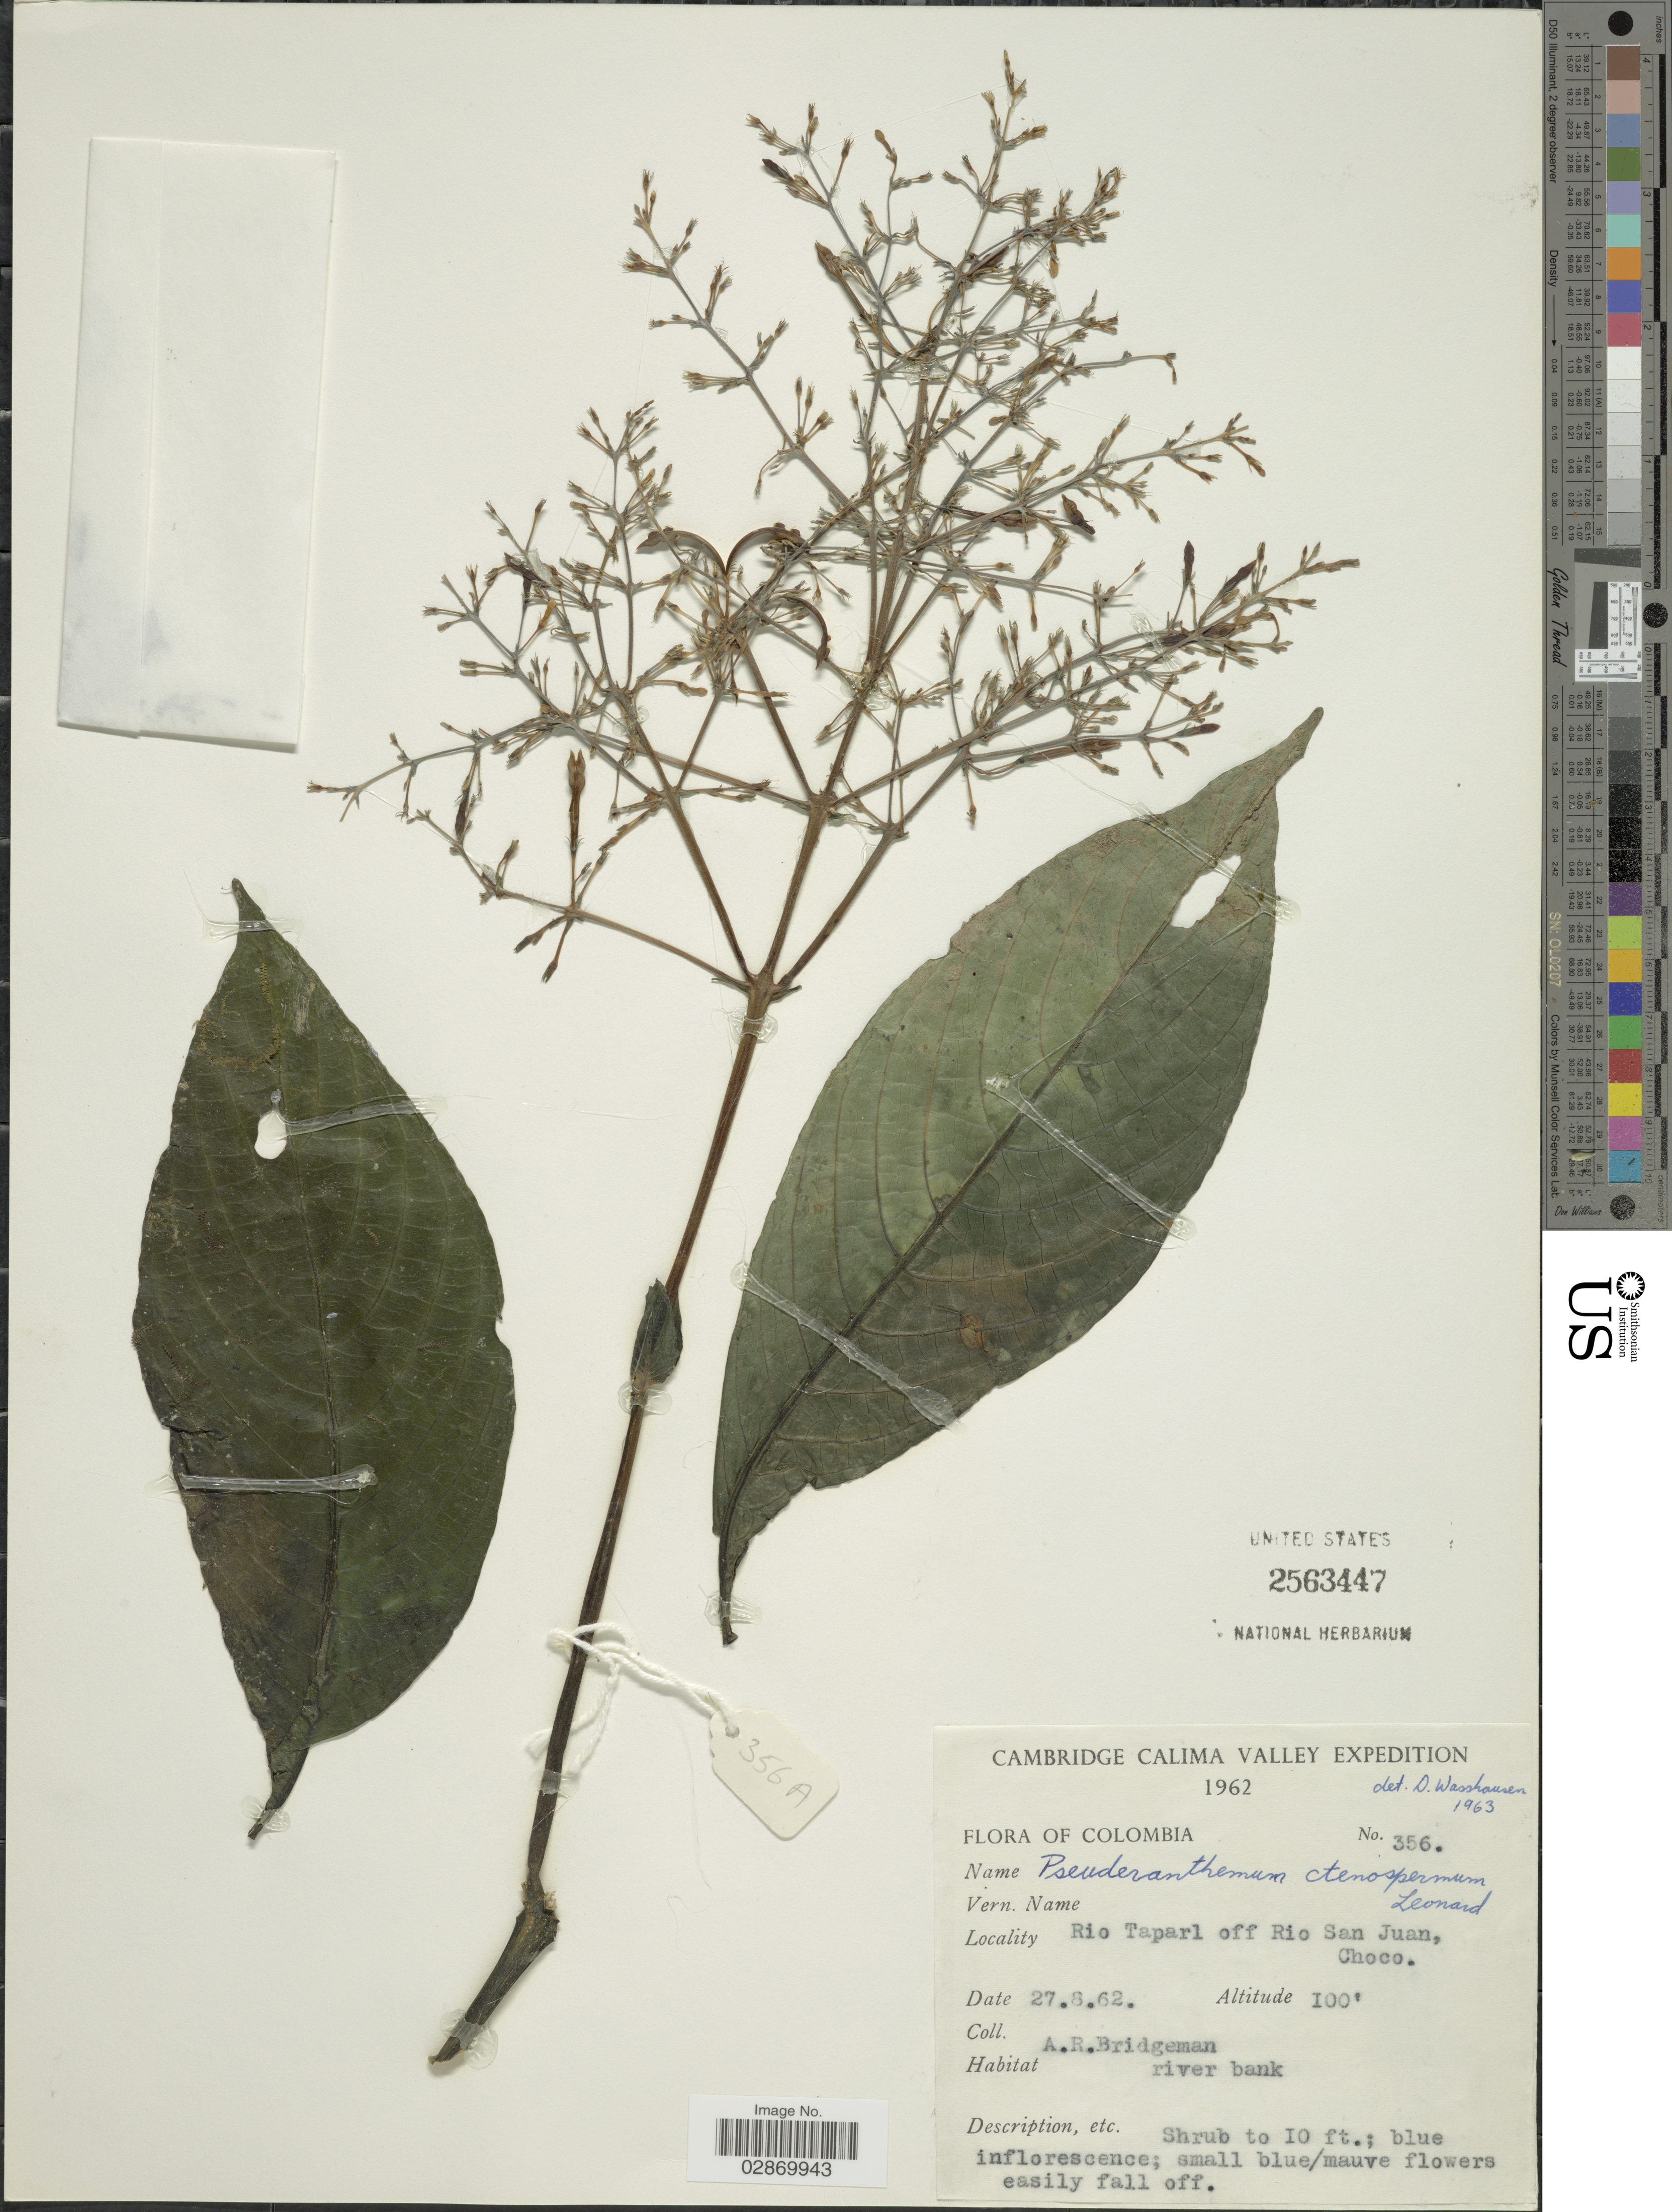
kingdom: Plantae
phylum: Tracheophyta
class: Magnoliopsida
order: Lamiales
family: Acanthaceae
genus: Pseuderanthemum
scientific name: Pseuderanthemum ctenospermum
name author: Leonard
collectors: A. Bridgeman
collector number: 356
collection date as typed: Transcribed d/m/y: 27/8/62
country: Colombia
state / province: Chocó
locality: Rio Tapari off Rio San Juan, Calima Valley.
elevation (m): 30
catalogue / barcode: US 2563447